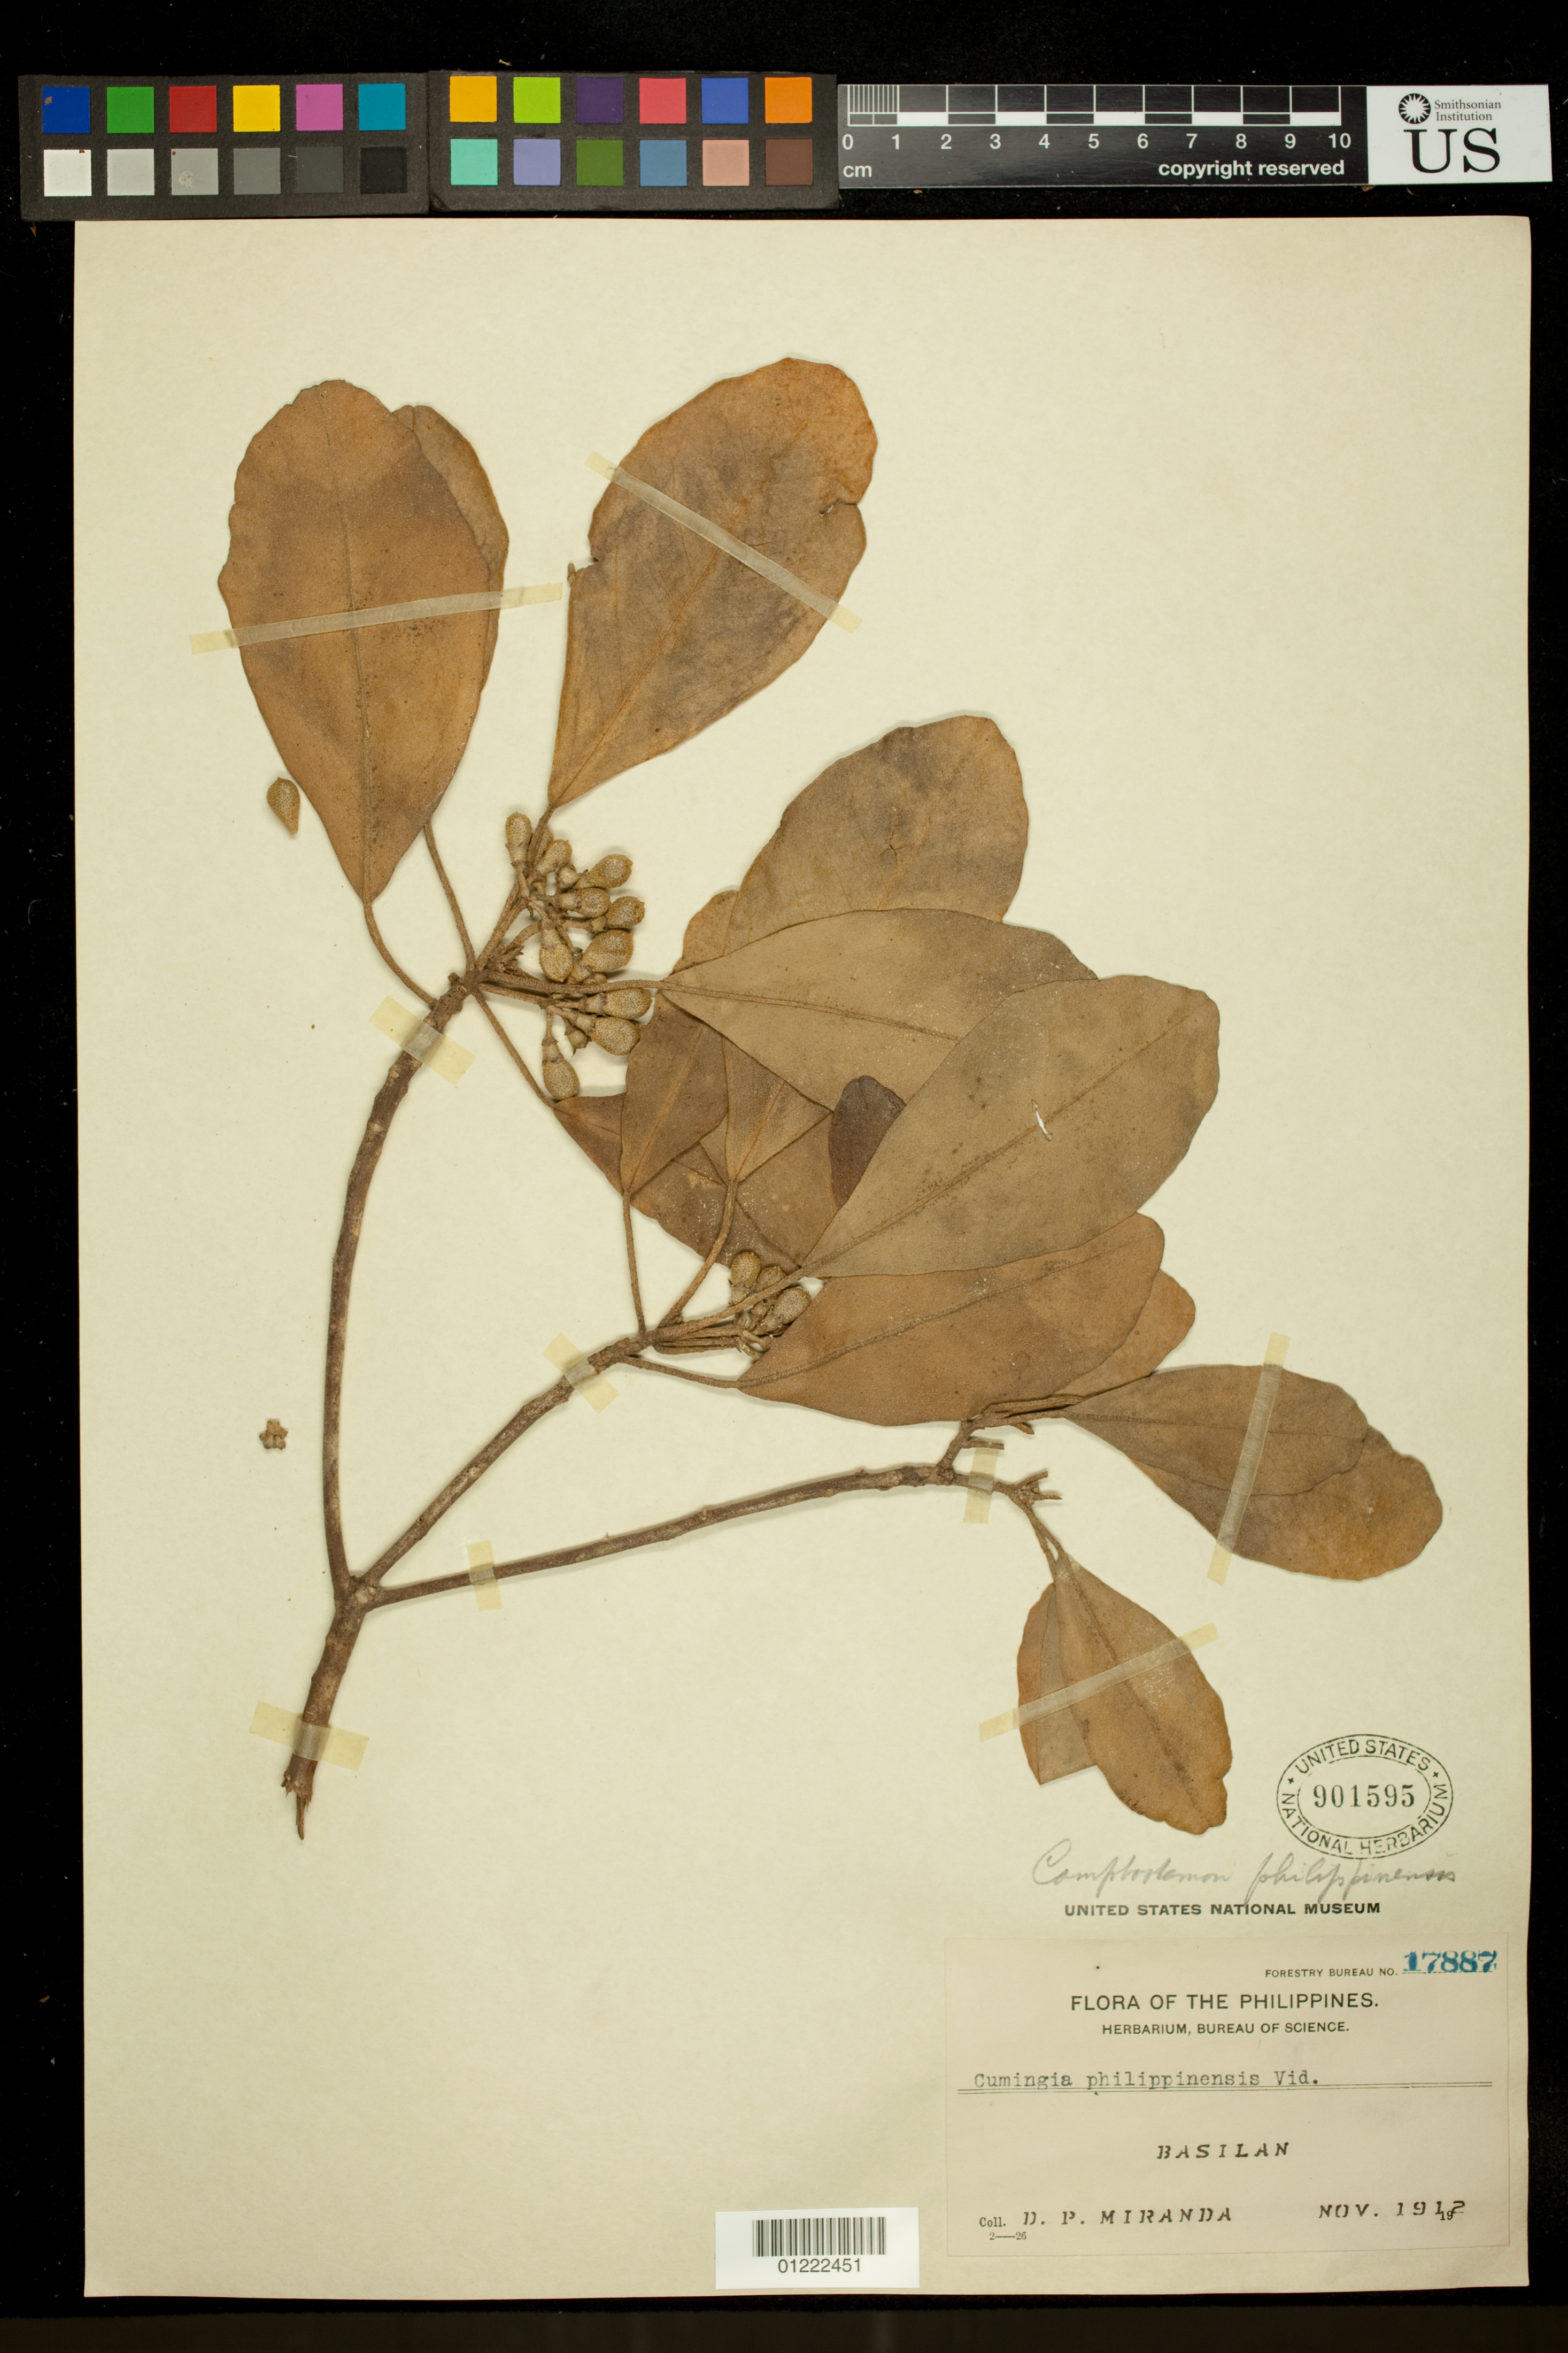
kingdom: Plantae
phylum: Tracheophyta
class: Magnoliopsida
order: Malvales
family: Malvaceae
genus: Camptostemon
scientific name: Camptostemon philippinense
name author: (Vidal) Becc.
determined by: Dorr, Laurence J., Curator (BOT), Smithsonian Institution - National Museum of Natural History (UNITED STATES)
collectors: D. P. Miranda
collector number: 17887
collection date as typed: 1912-11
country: Philippines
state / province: Muslim Mindanao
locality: Basilan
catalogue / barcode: US 901595